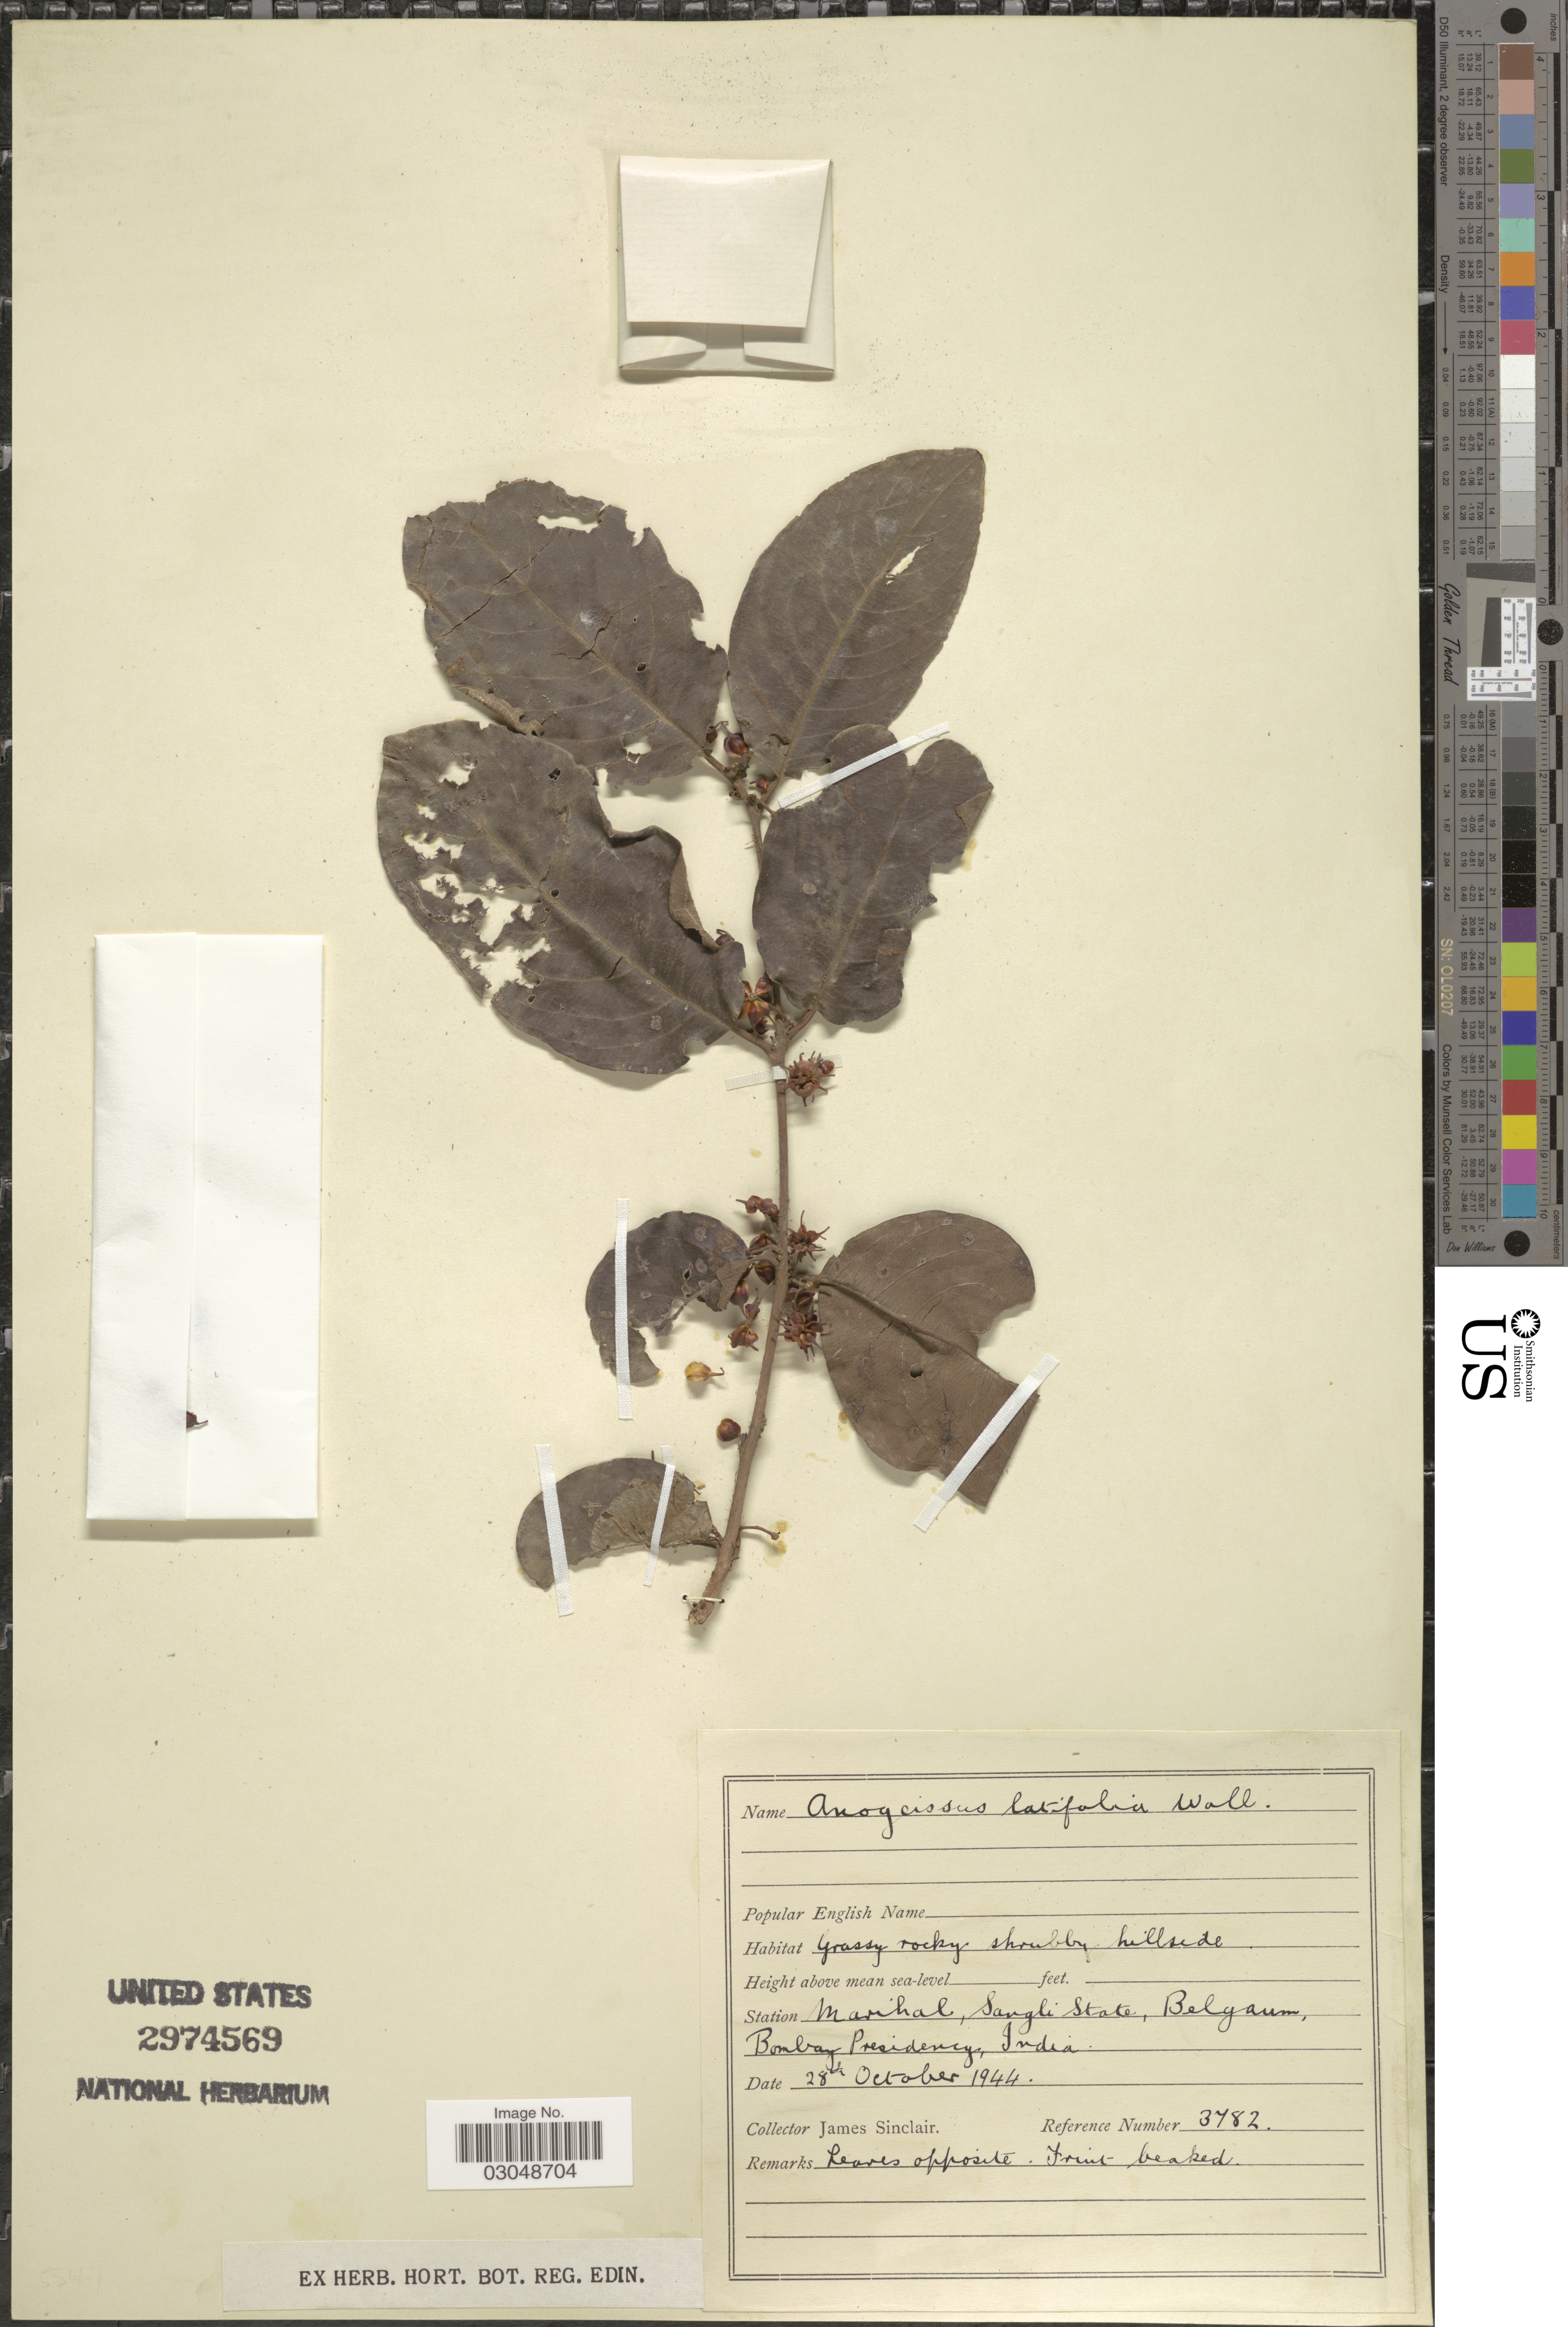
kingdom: Plantae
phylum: Tracheophyta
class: Magnoliopsida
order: Myrtales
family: Combretaceae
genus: Anogeissus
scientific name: Anogeissus latifolia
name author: (Roxb. ex DC.) Wall. ex Guill. & Perr.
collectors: J. Sinclair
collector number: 37825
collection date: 1944-10-28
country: India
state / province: Karnataka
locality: Station Marihal, Sangli State, Belgaum, Bombay Presidency.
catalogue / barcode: US 2974569